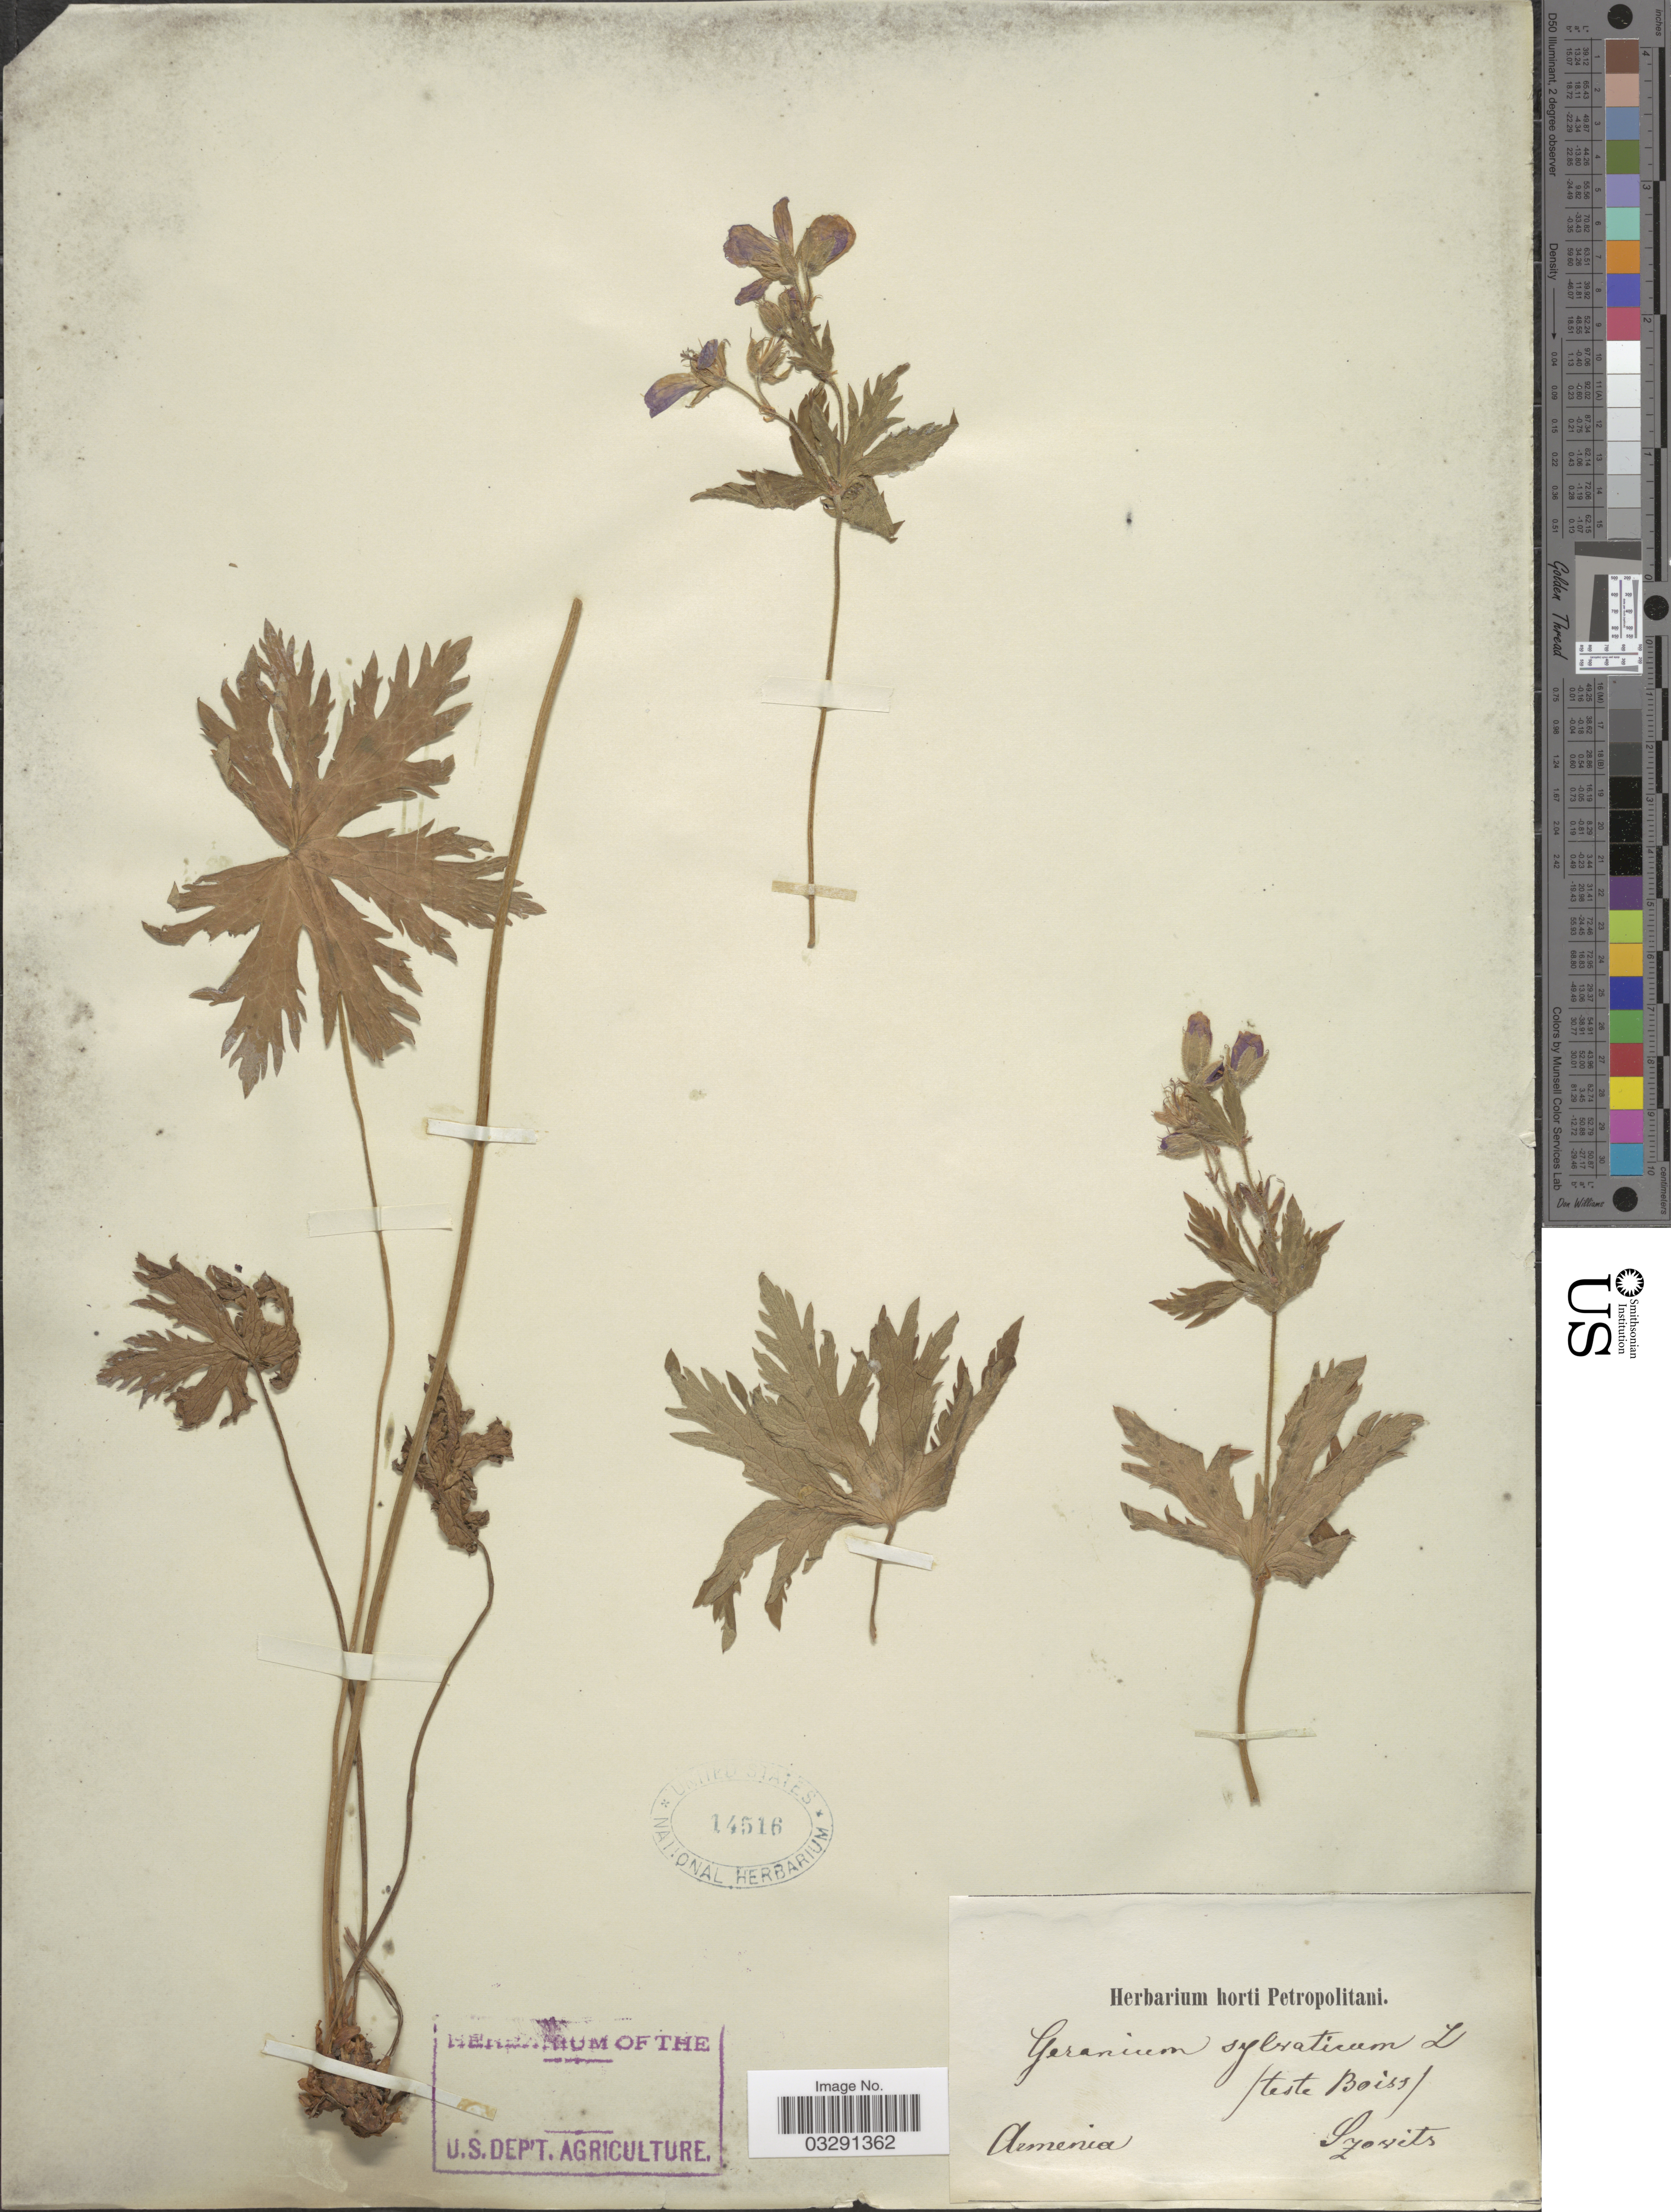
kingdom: Plantae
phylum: Tracheophyta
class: Magnoliopsida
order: Geraniales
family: Geraniaceae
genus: Geranium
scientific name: Geranium sylvaticum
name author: L.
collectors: Szovits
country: Armenia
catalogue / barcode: US 14516